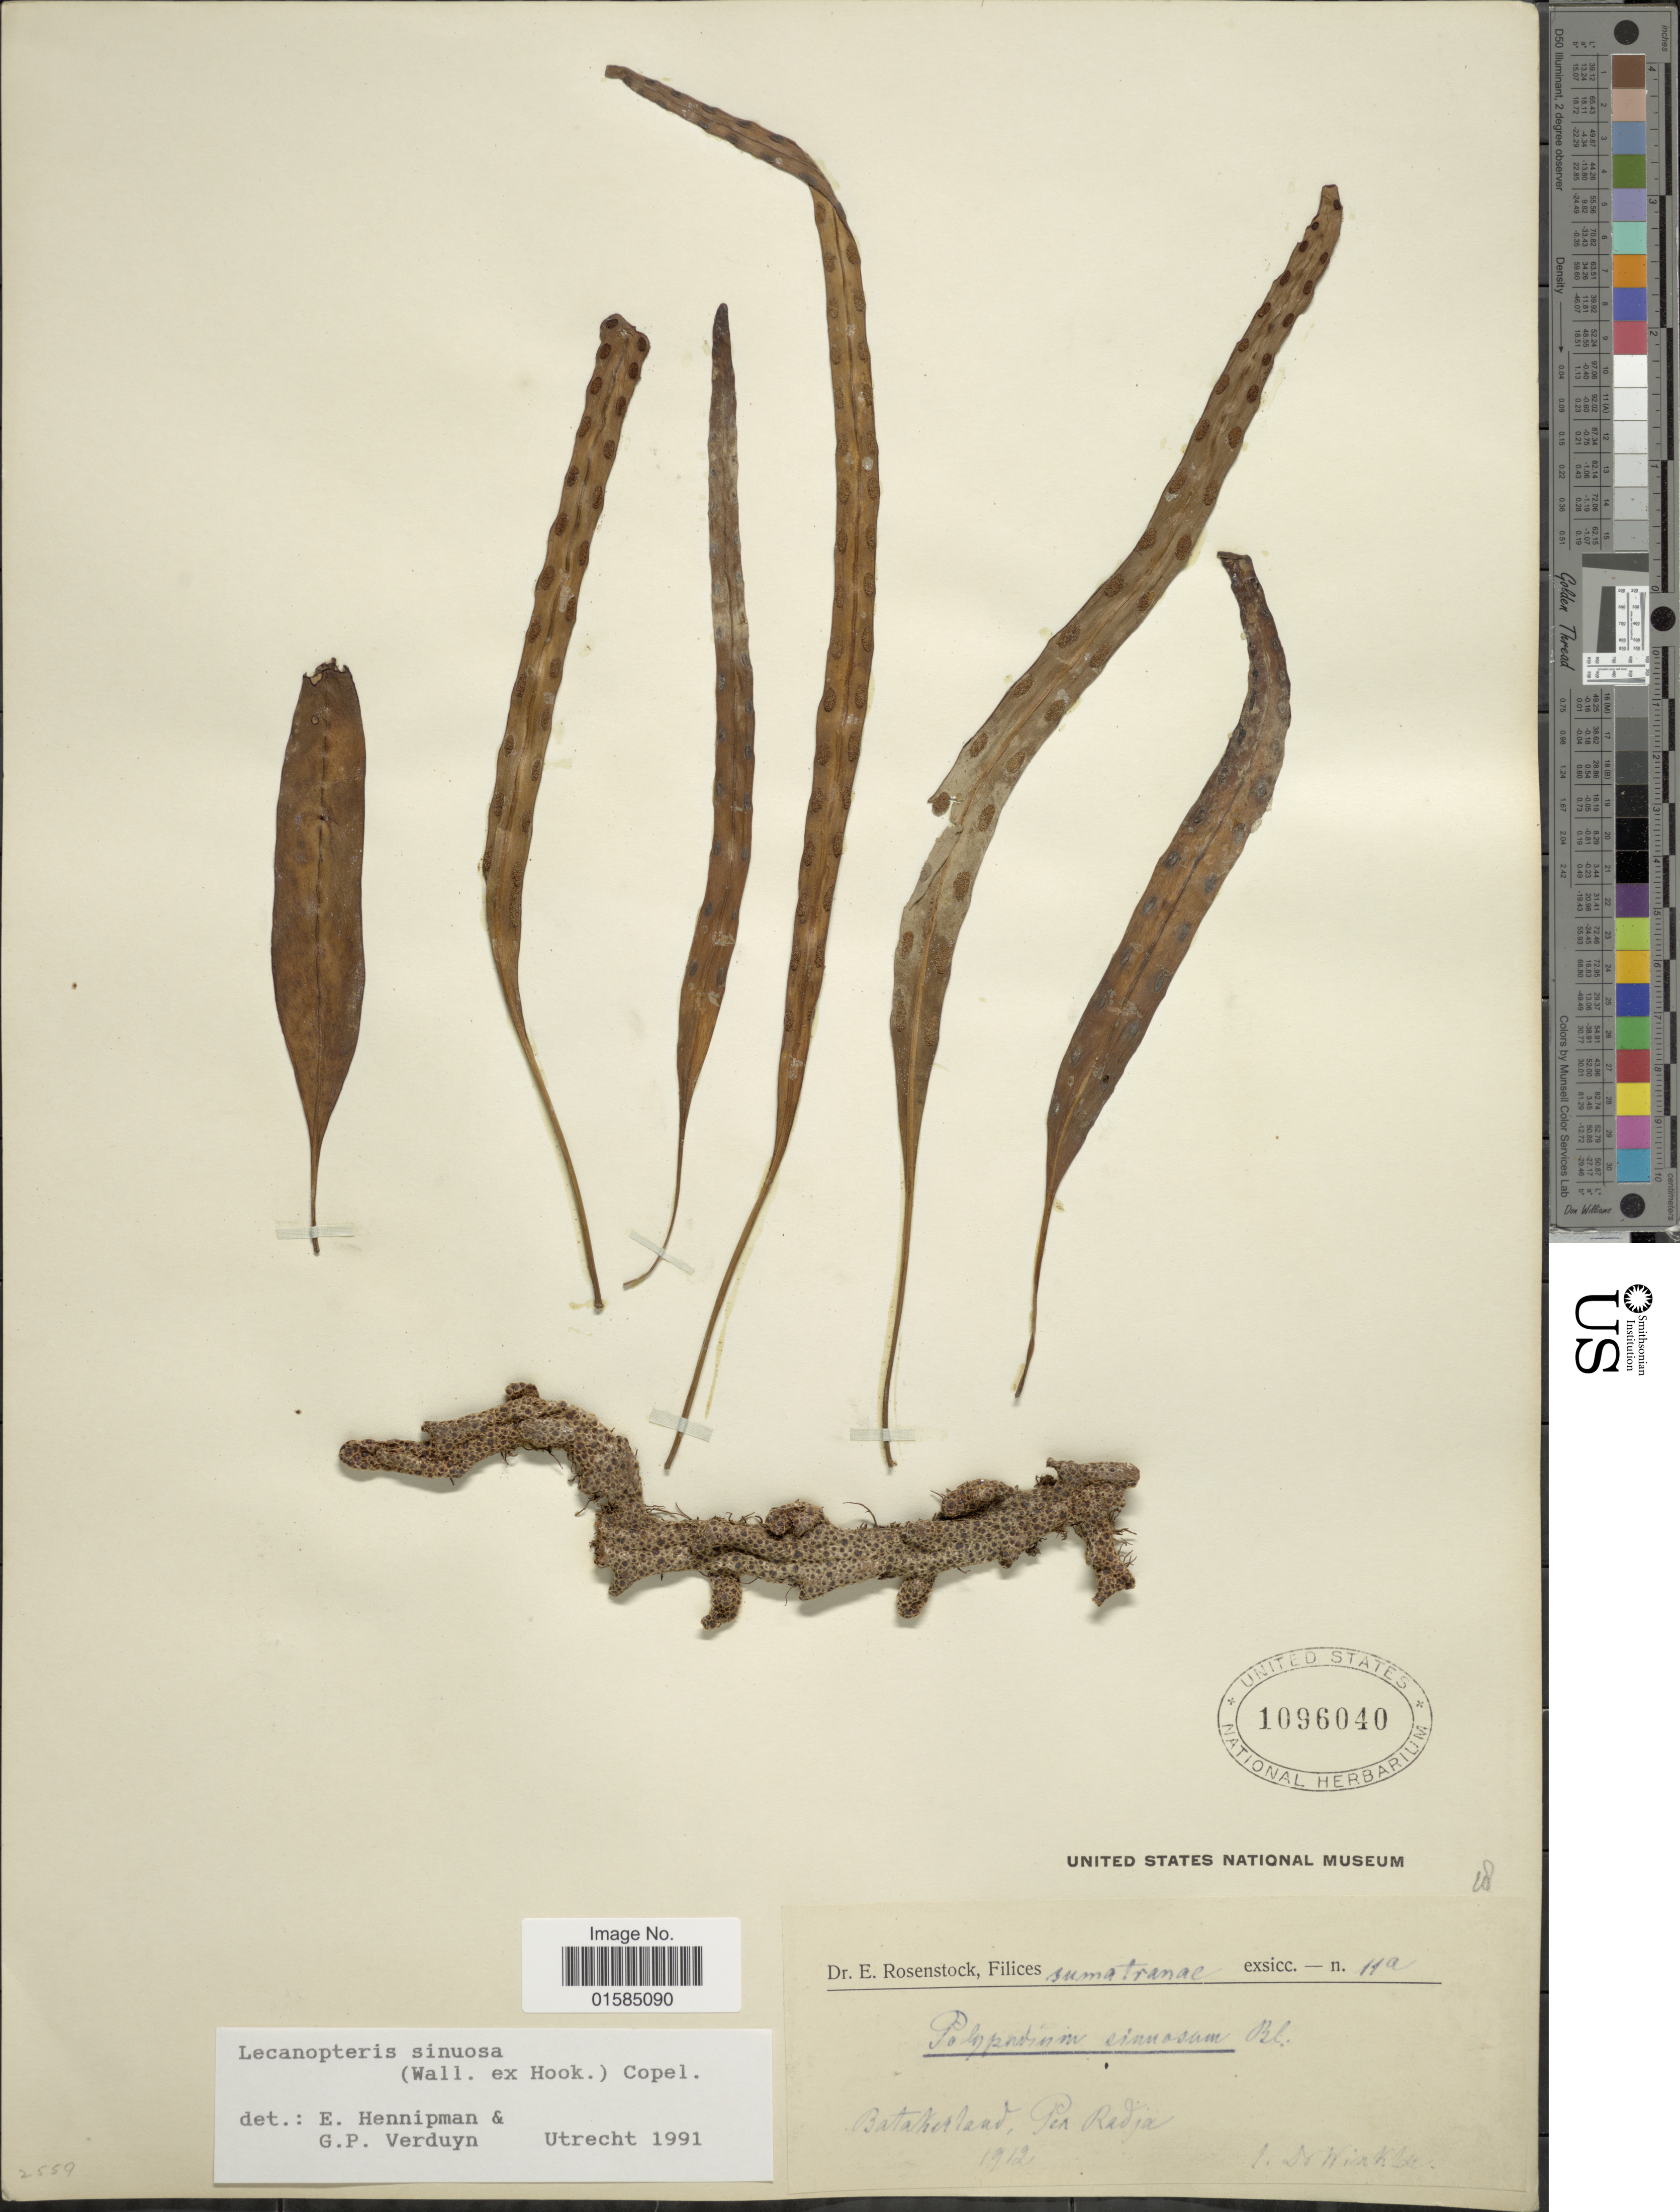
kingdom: Plantae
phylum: Tracheophyta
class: Polypodiopsida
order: Polypodiales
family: Polypodiaceae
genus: Lecanopteris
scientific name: Lecanopteris sinuosa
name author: (Wall. ex Hook.) Copel.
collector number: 11a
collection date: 1912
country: Indonesia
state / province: Sumatra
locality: Sumatranae, Batakerland, Pea Radja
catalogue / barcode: US 1096040